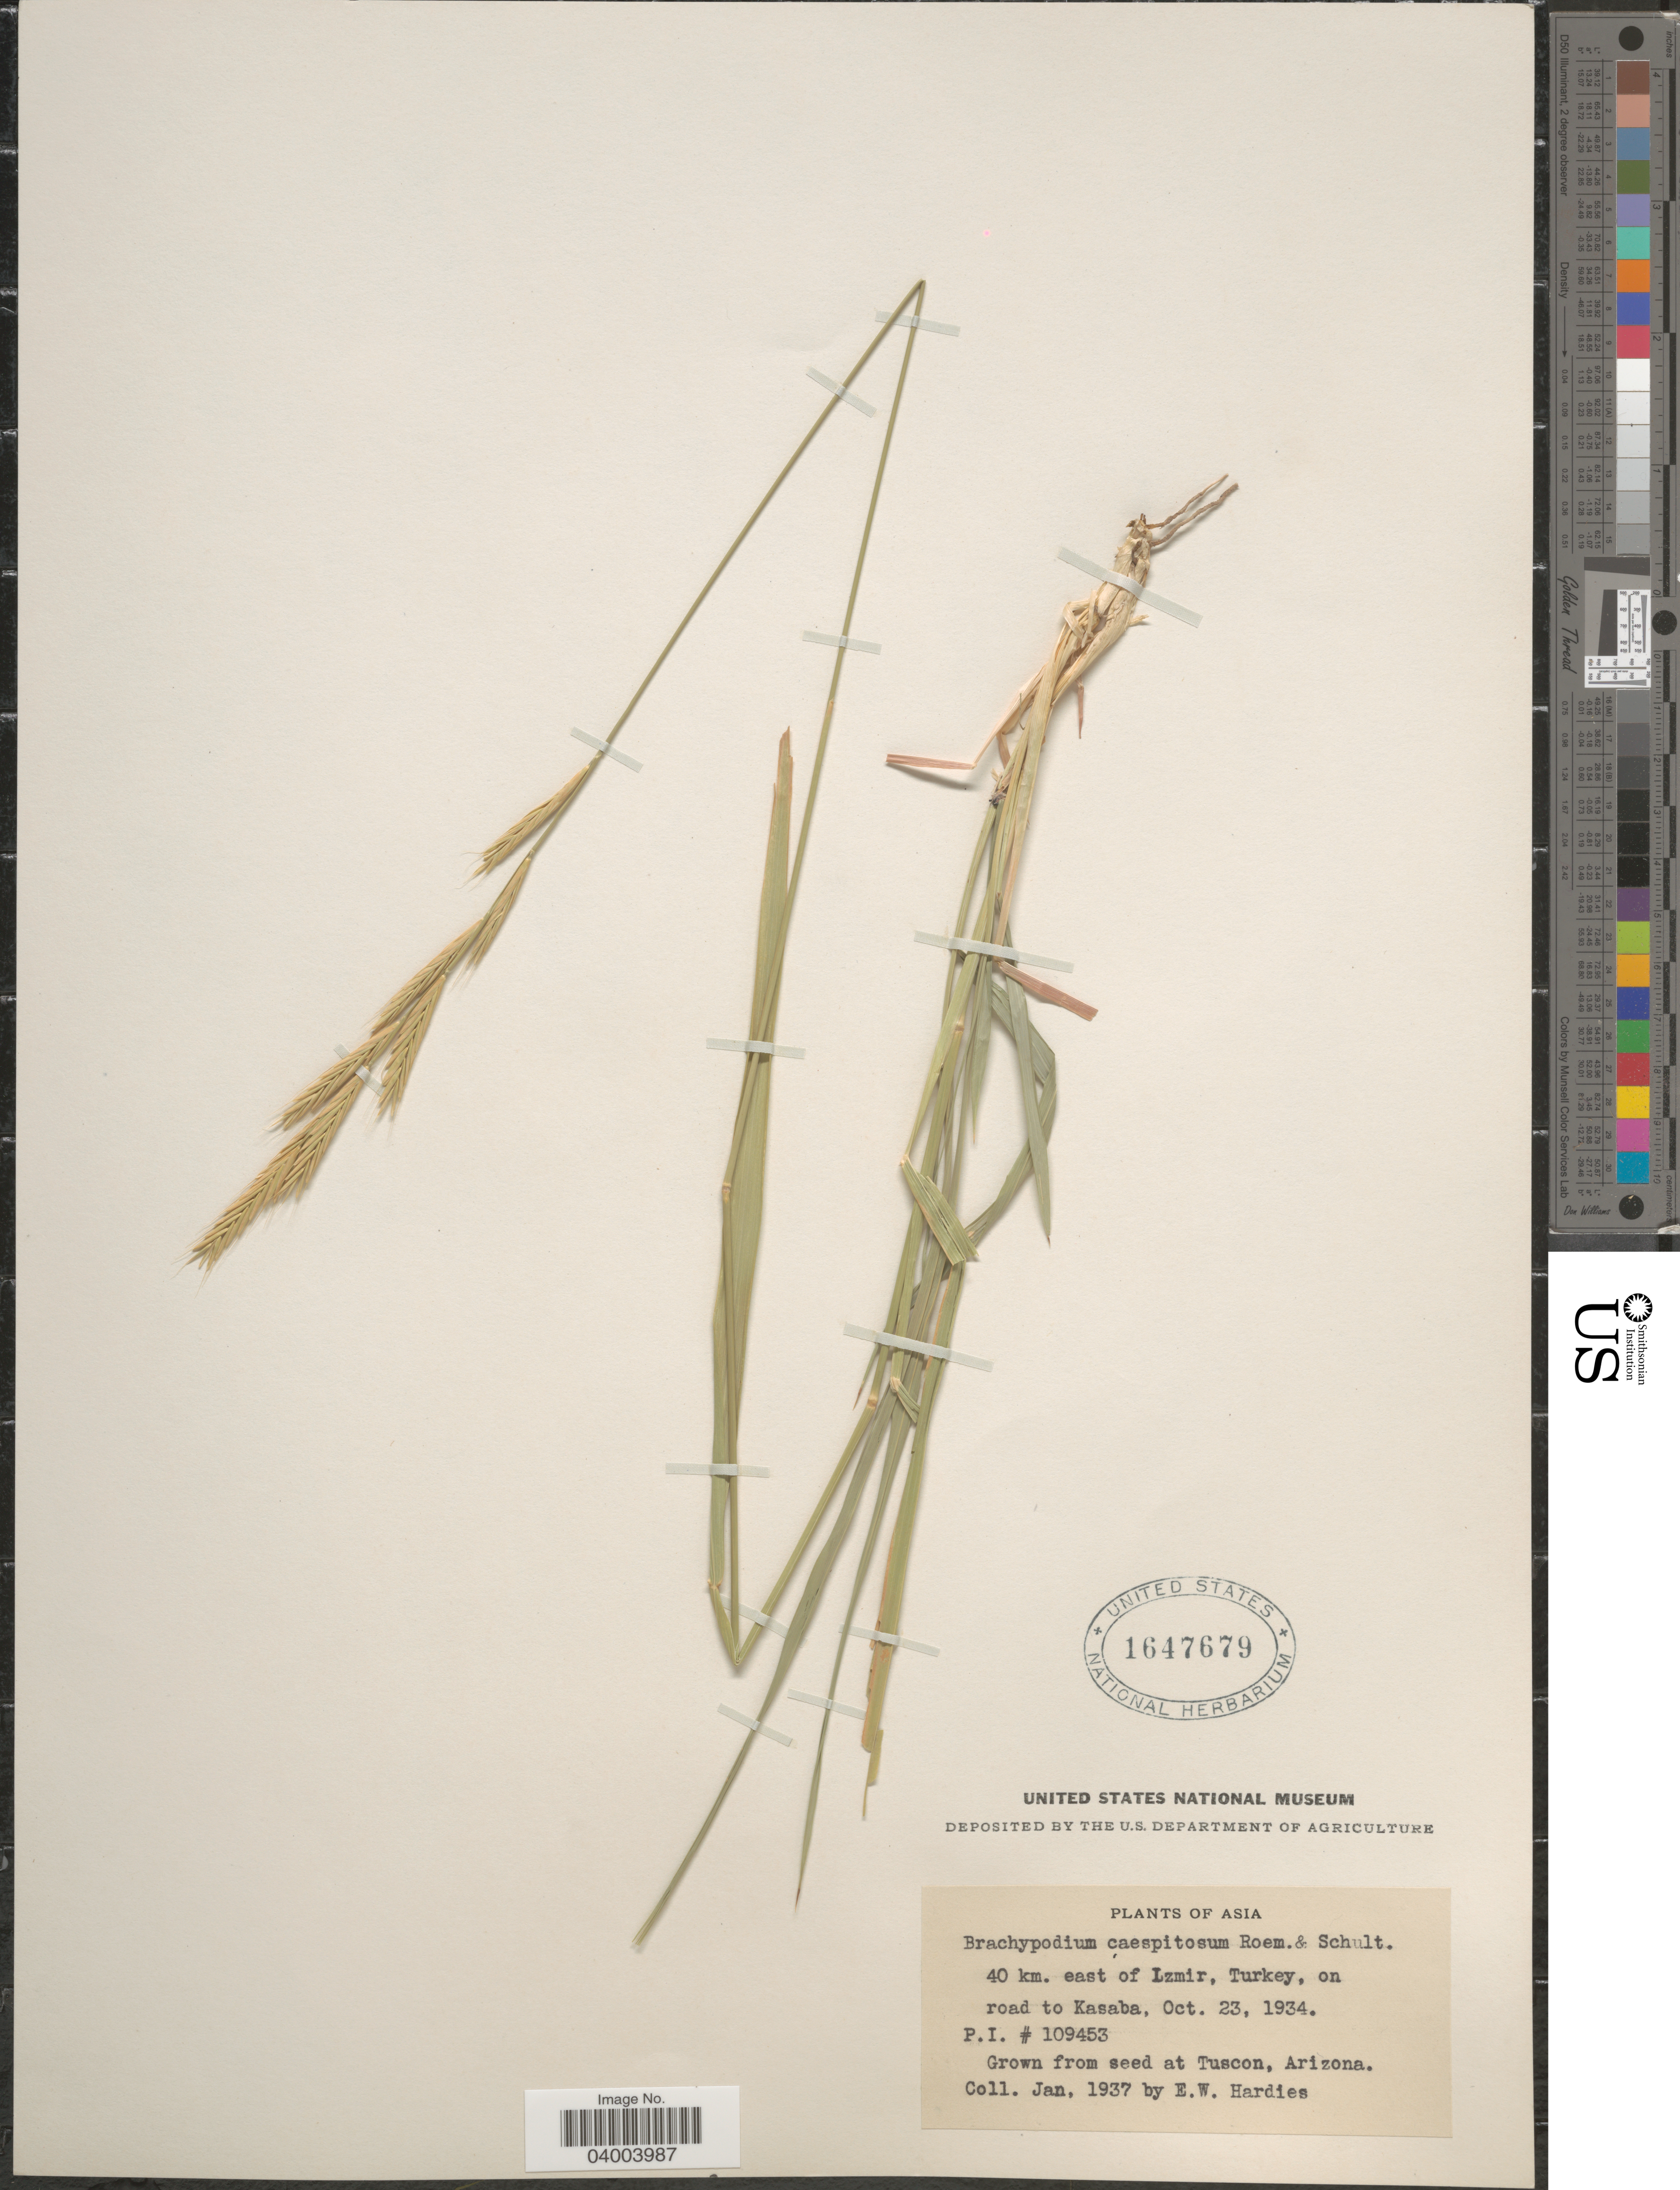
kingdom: Plantae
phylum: Tracheophyta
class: Liliopsida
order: Poales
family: Poaceae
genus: Brachypodium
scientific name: Brachypodium cespitosum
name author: (Host) Roem. & Schult.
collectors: E. Hardies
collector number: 109453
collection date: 1934-10-23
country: Turkey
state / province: Izmir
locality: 40 km. east of Izmir, on road to Kasaba.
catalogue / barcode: US 1647679